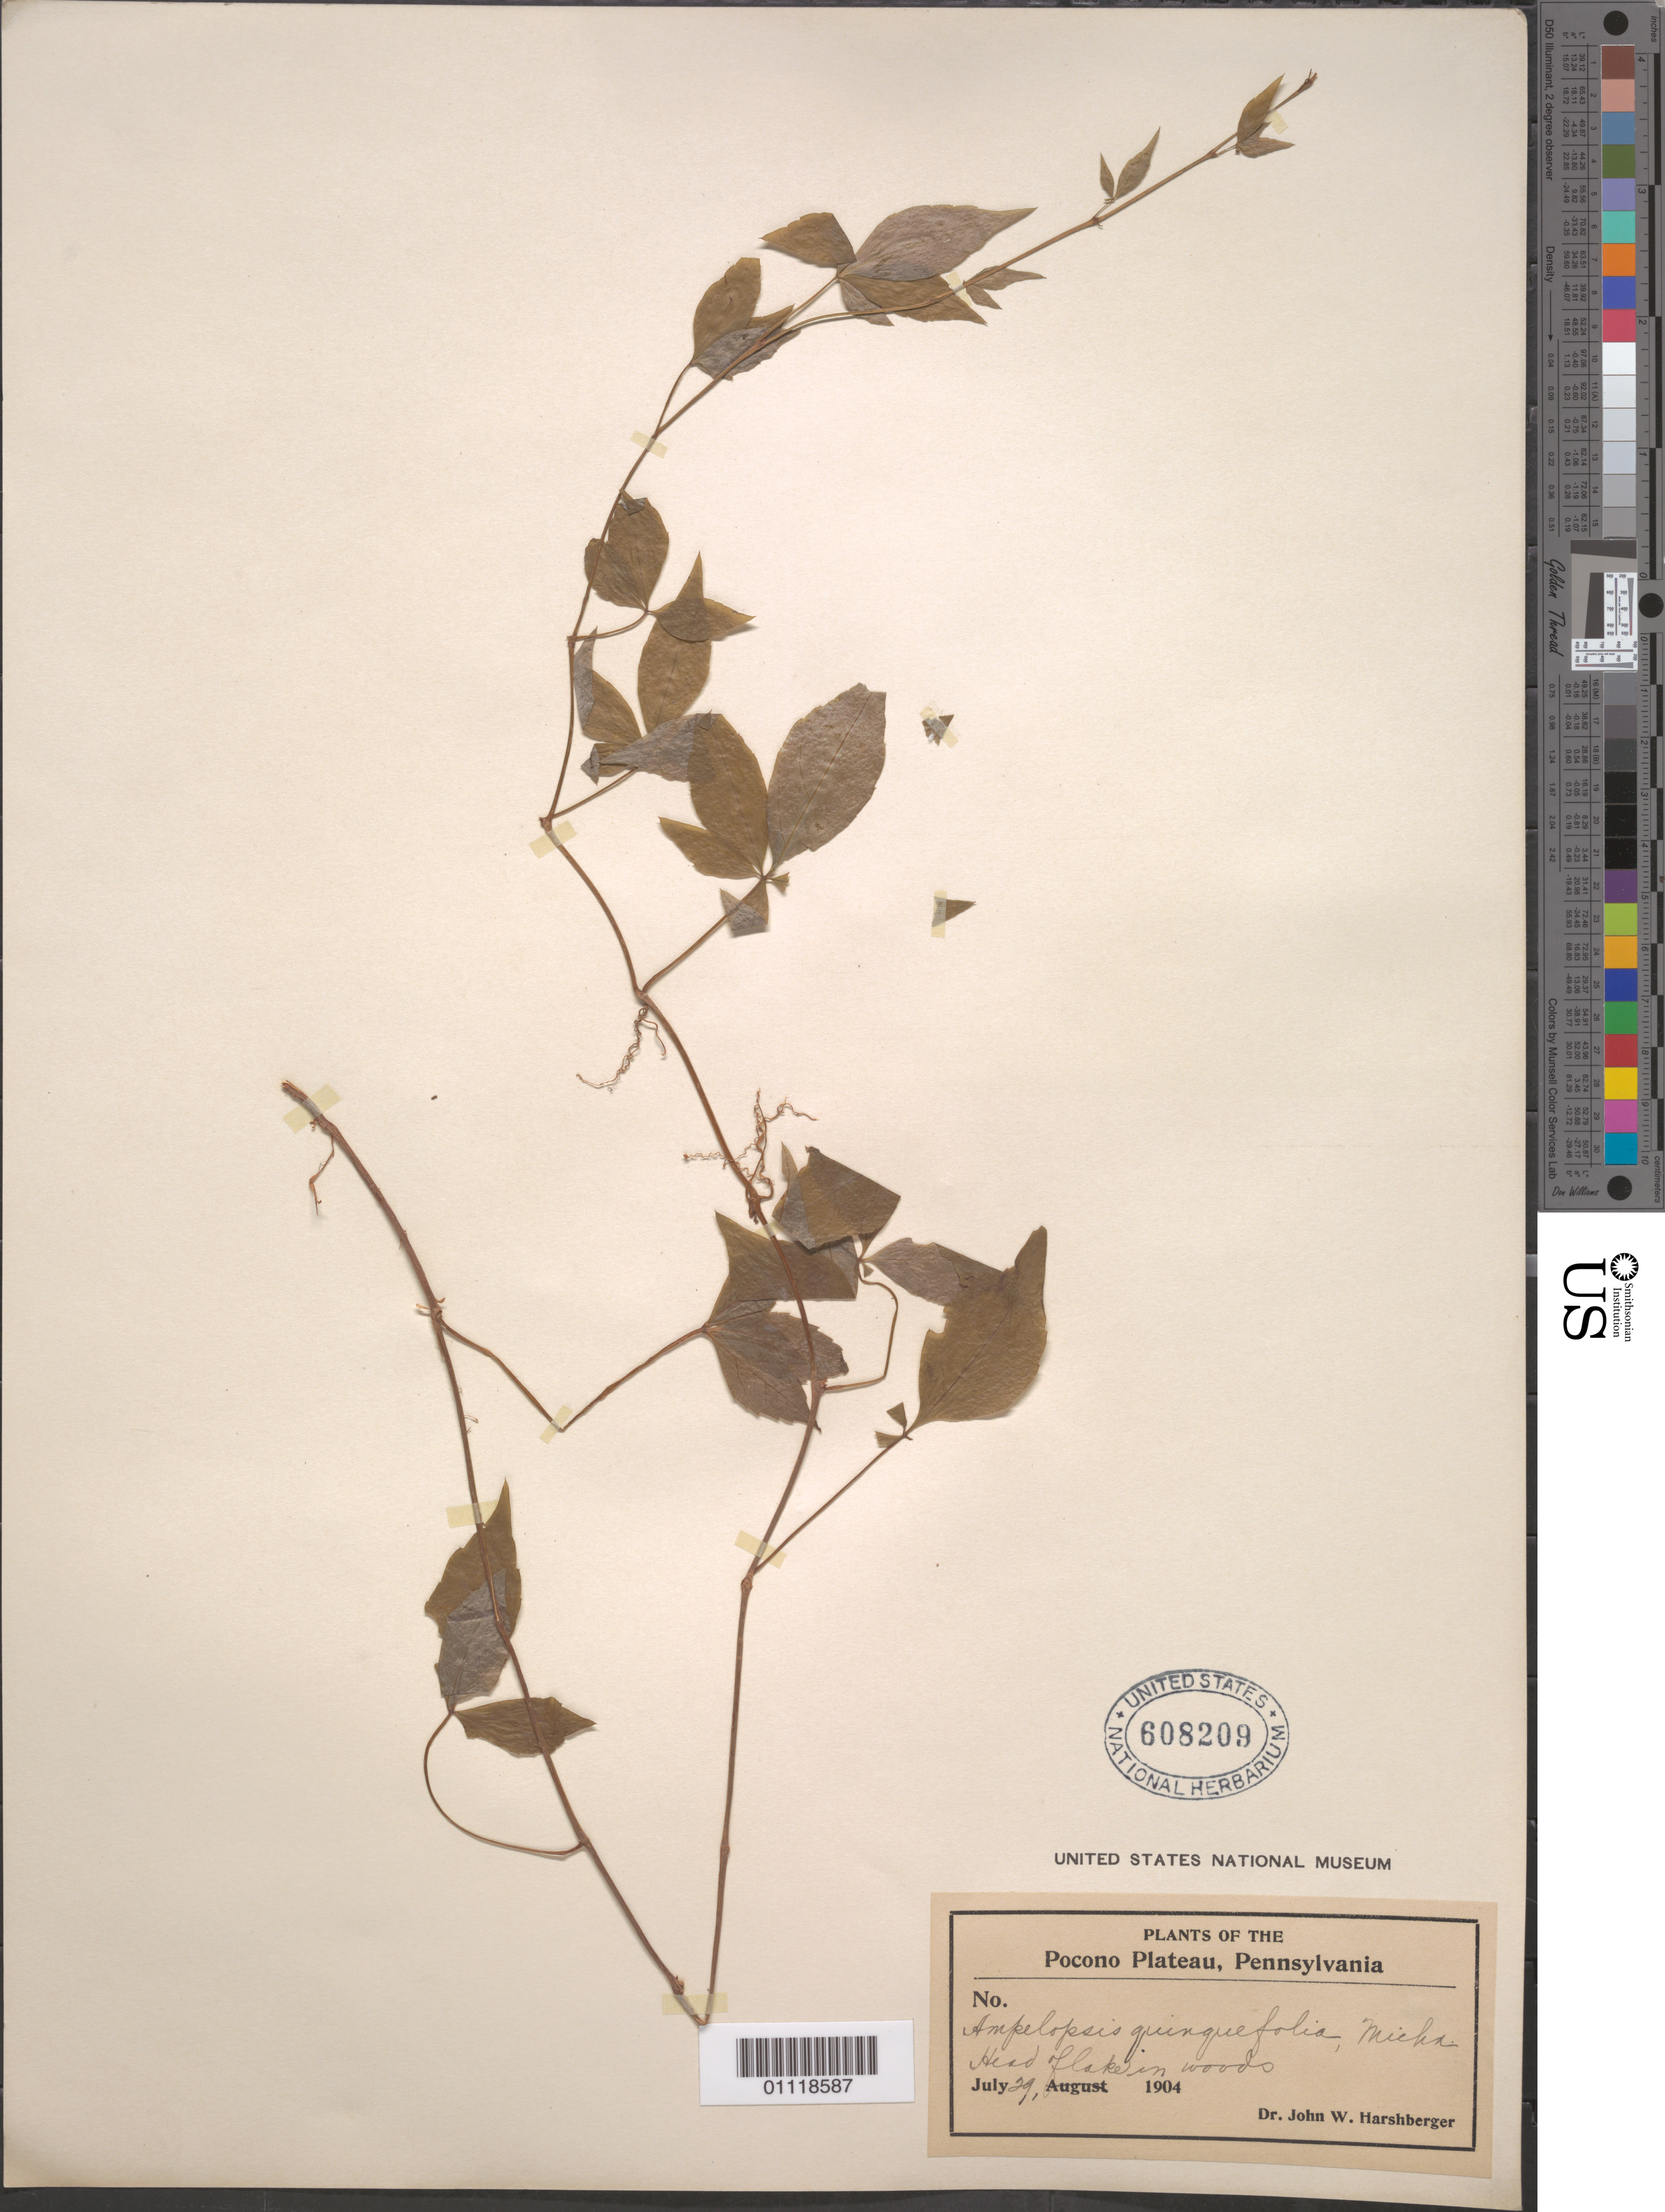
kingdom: Plantae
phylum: Tracheophyta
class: Magnoliopsida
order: Vitales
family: Vitaceae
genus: Parthenocissus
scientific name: Parthenocissus quinquefolia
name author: (L.) Planch.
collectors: J. W. Harshberger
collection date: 1904-07-29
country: United States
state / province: Pennsylvania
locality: Pocono Plateau.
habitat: Woods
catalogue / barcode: US 608209